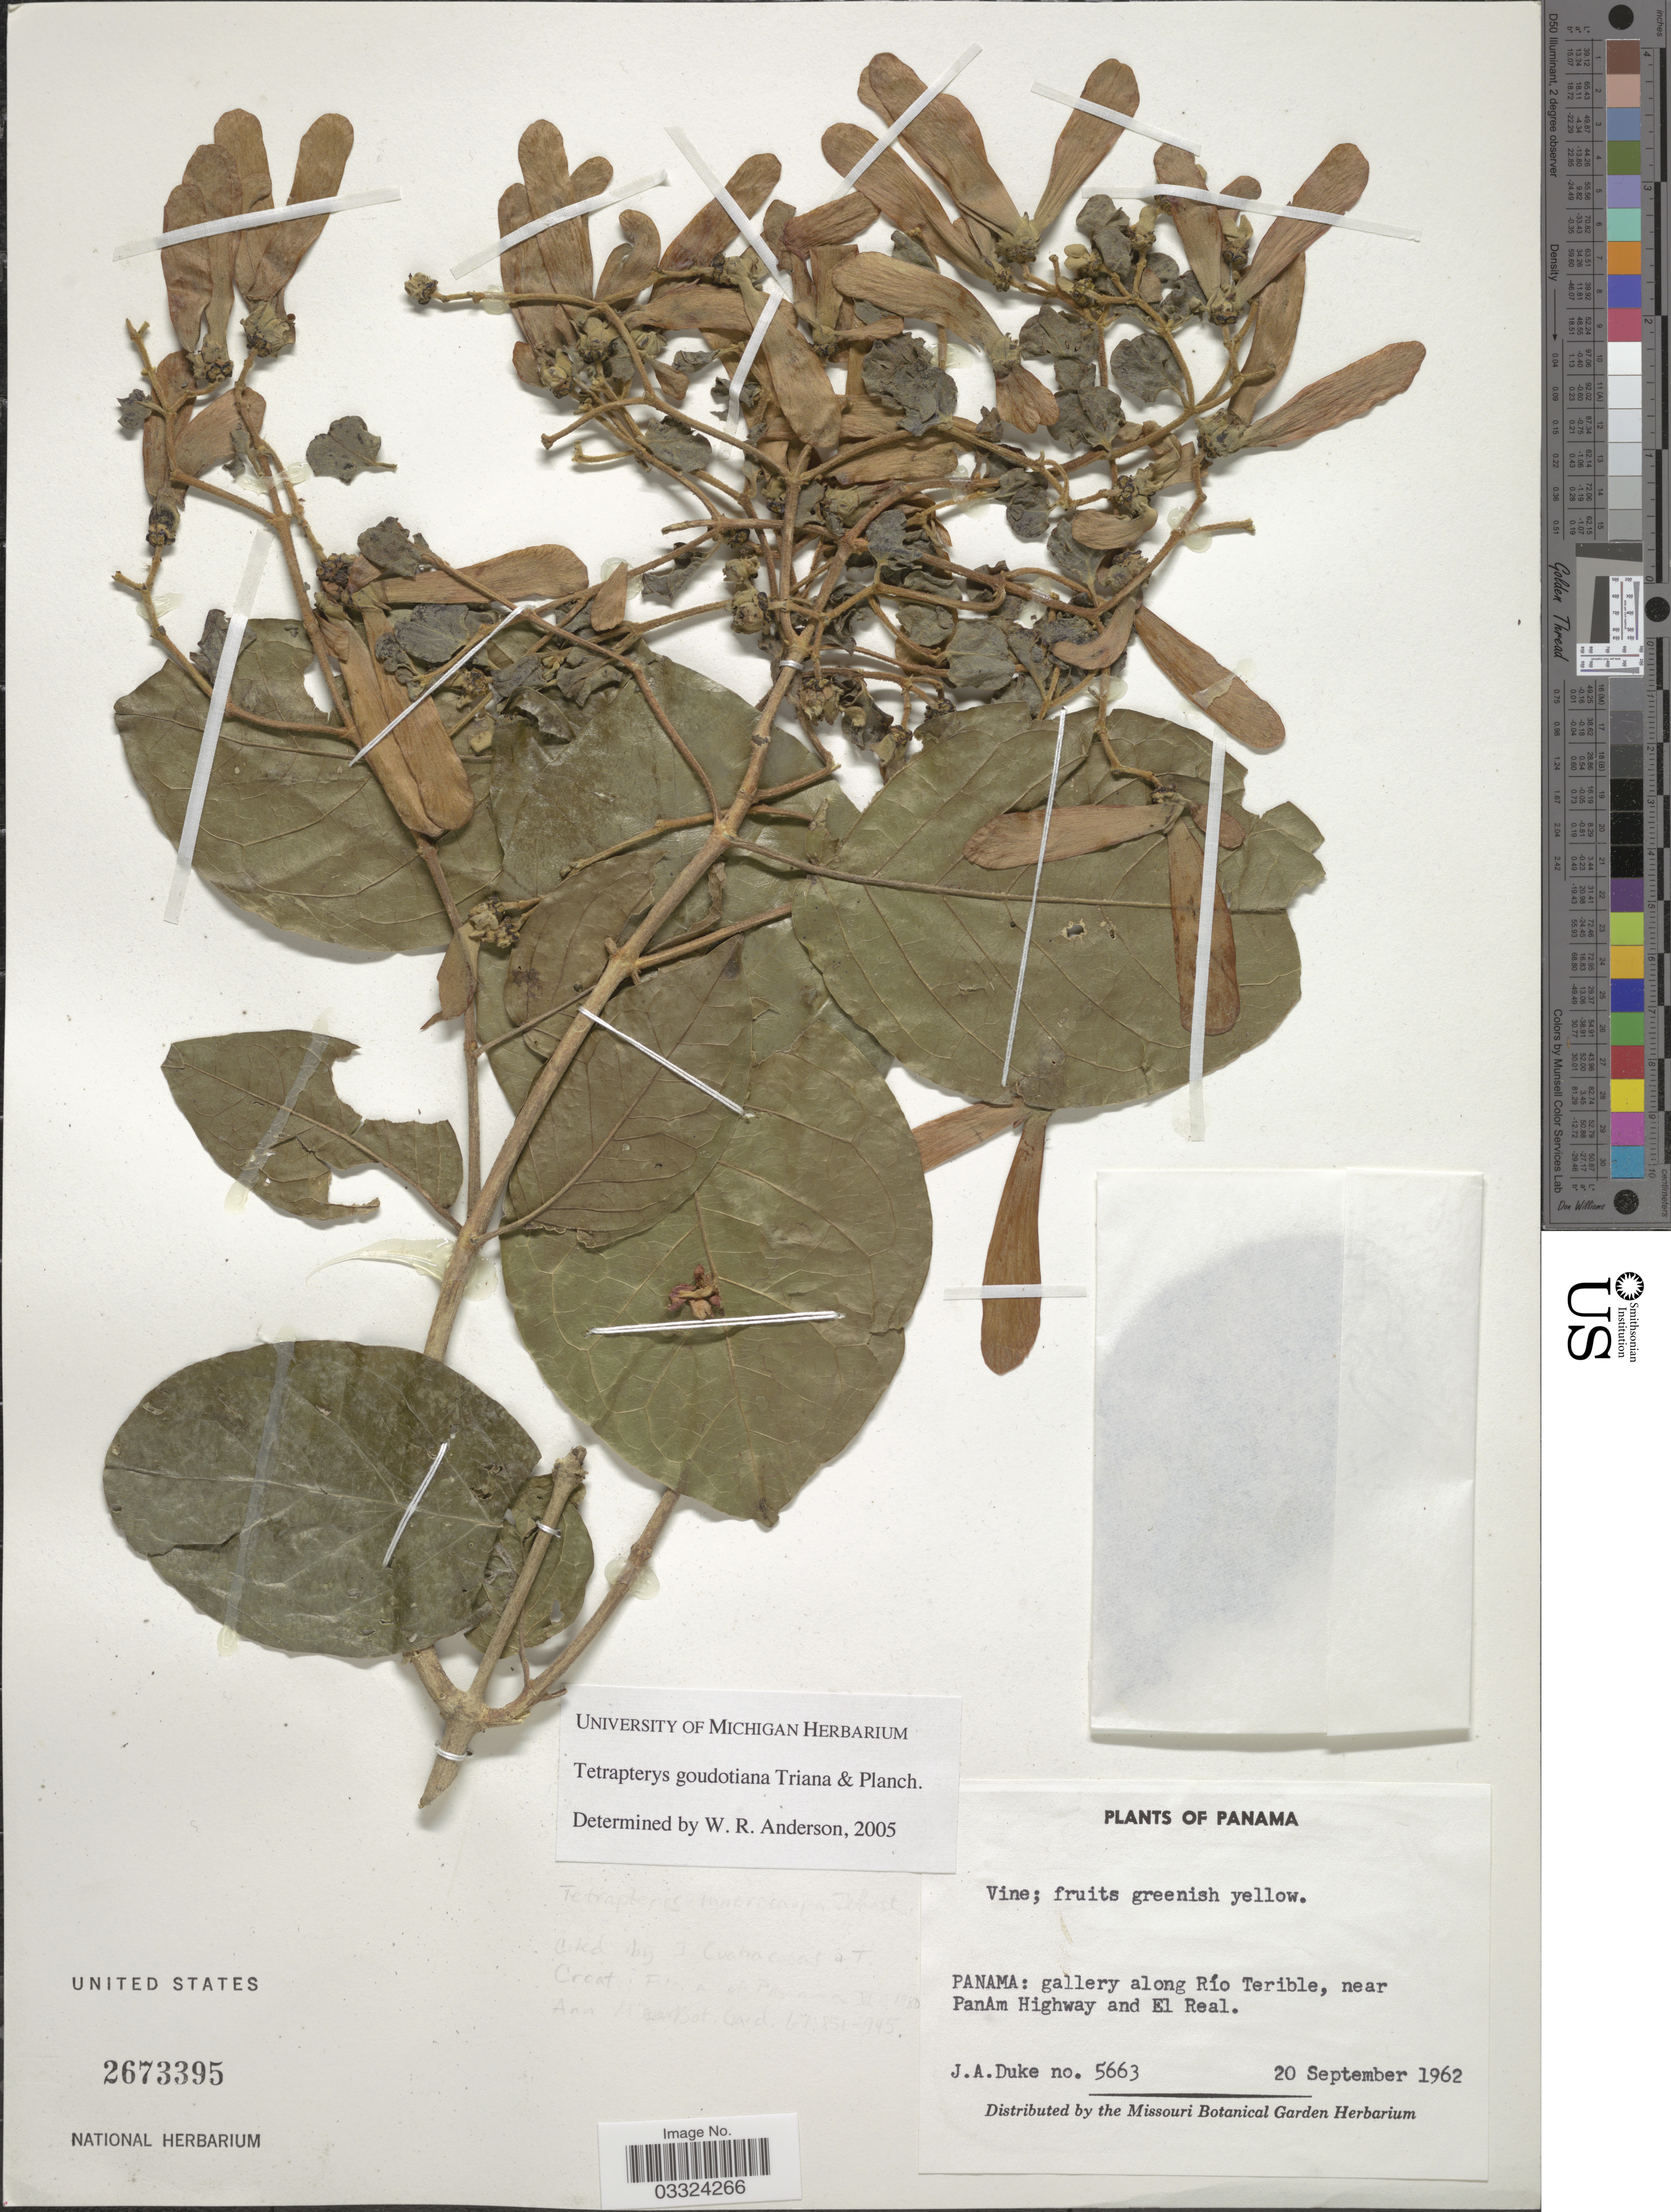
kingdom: Plantae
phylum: Tracheophyta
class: Magnoliopsida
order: Malpighiales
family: Malpighiaceae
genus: Tetrapterys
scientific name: Tetrapterys goudotiana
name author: Triana & Planch.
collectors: J. A. Duke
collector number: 5663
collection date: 1962-09-20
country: Panama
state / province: Panamá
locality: Gallery along Río Terible, near PanAm Highway and El Real.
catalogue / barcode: US 2673395